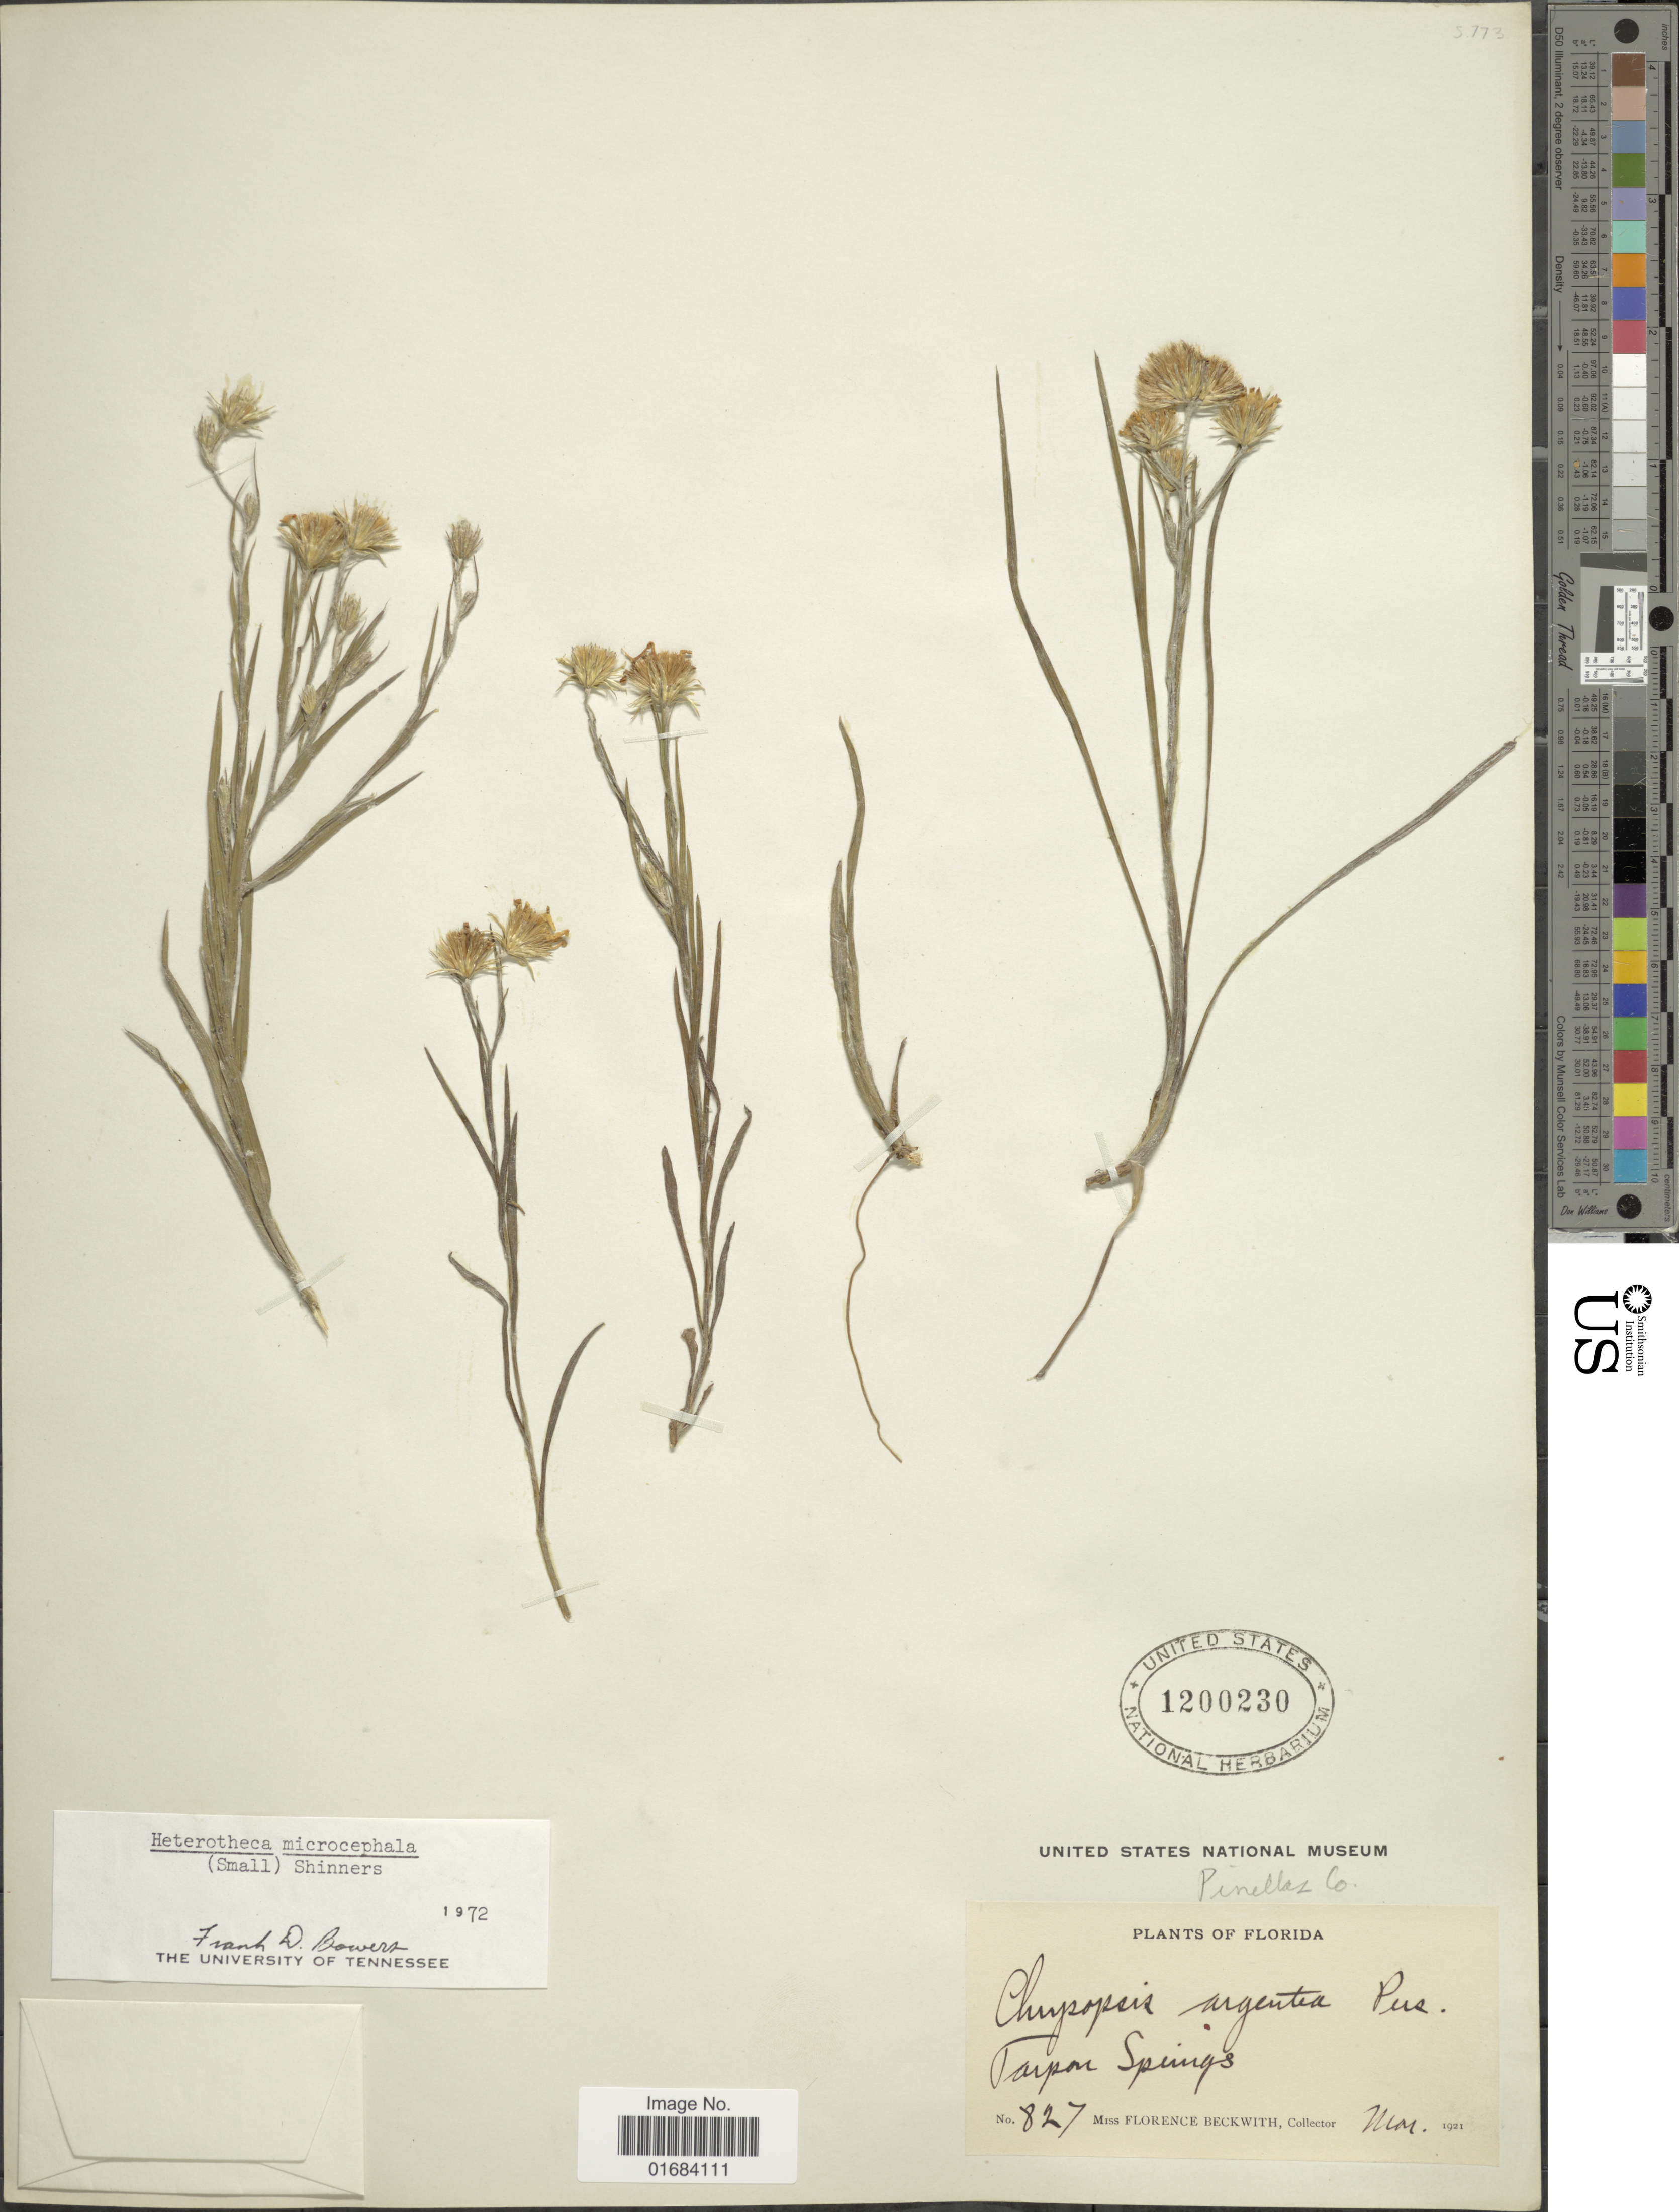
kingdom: Plantae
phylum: Tracheophyta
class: Magnoliopsida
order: Asterales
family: Asteraceae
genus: Pityopsis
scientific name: Pityopsis microcephala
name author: Small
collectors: F. Beckwith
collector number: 827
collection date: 1921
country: United States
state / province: Florida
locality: Tarpon Springs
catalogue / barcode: US 1200230